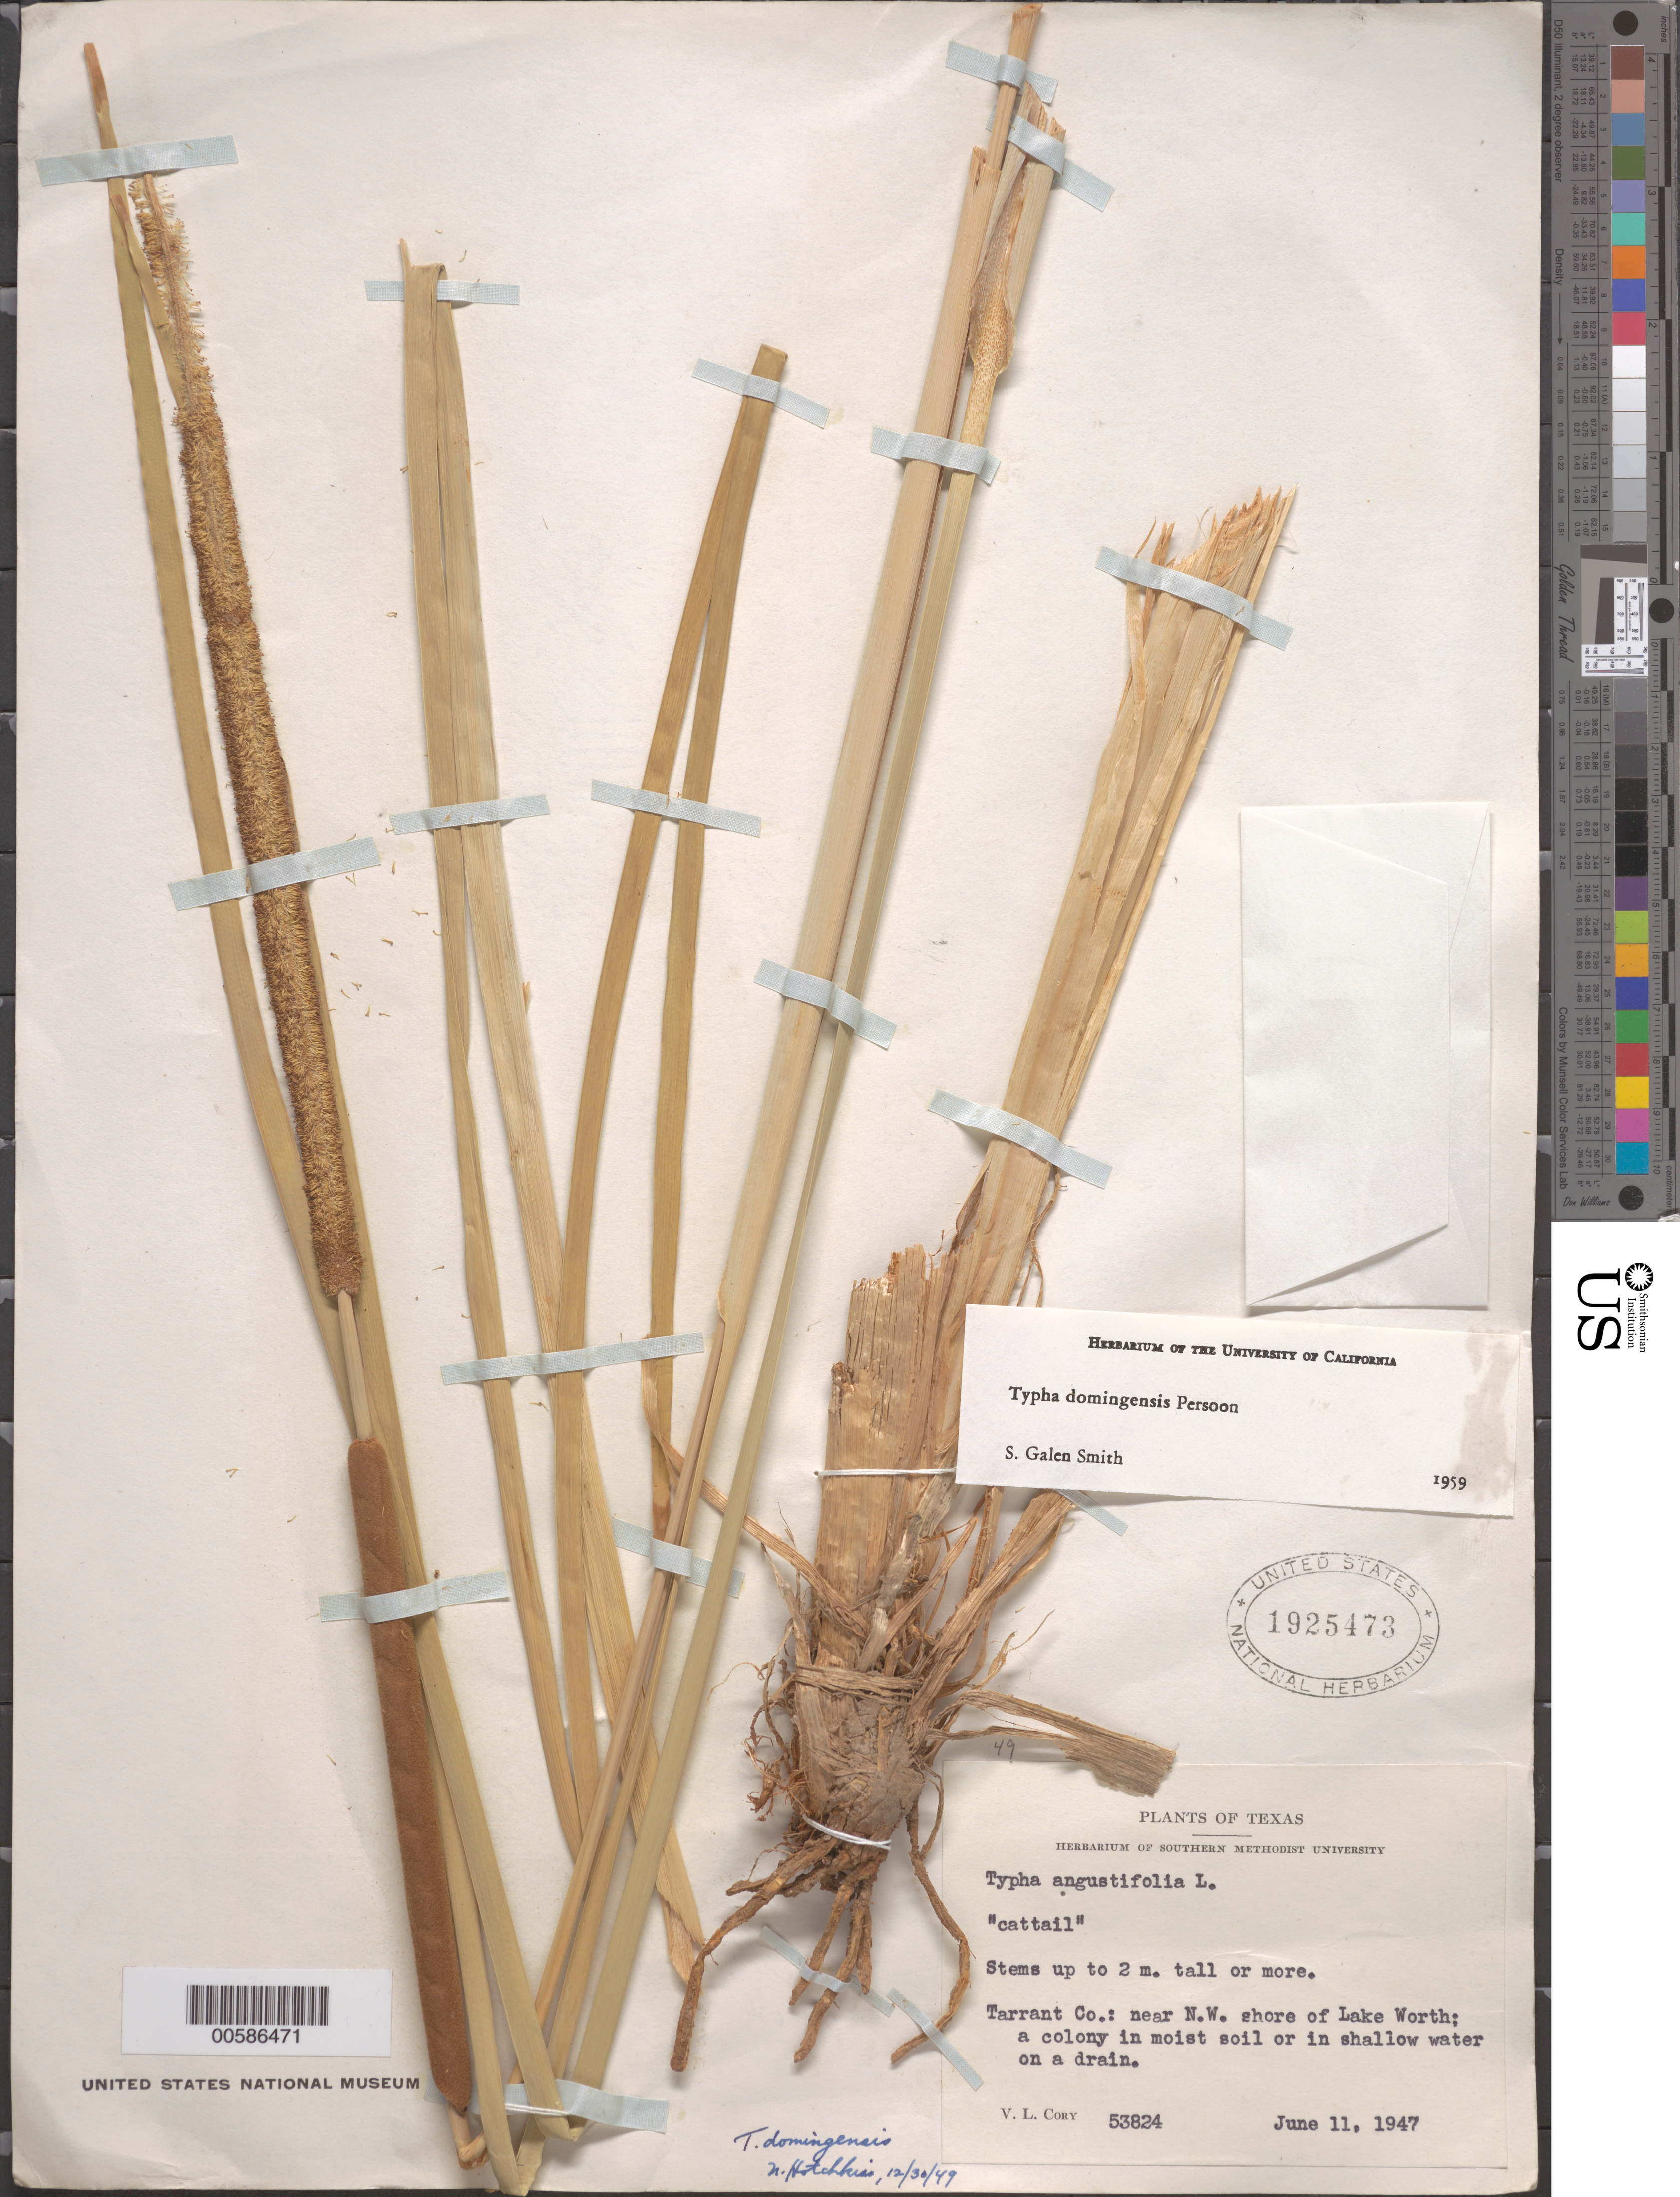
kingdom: Plantae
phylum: Tracheophyta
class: Liliopsida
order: Poales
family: Typhaceae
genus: Typha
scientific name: Typha domingensis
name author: Pers.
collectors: V. Cory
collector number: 53824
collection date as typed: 11 Jun 1947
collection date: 1947-06-11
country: United States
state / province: Texas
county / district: Tarrant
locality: Near NW shore of Lake Worth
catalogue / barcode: US 1925473